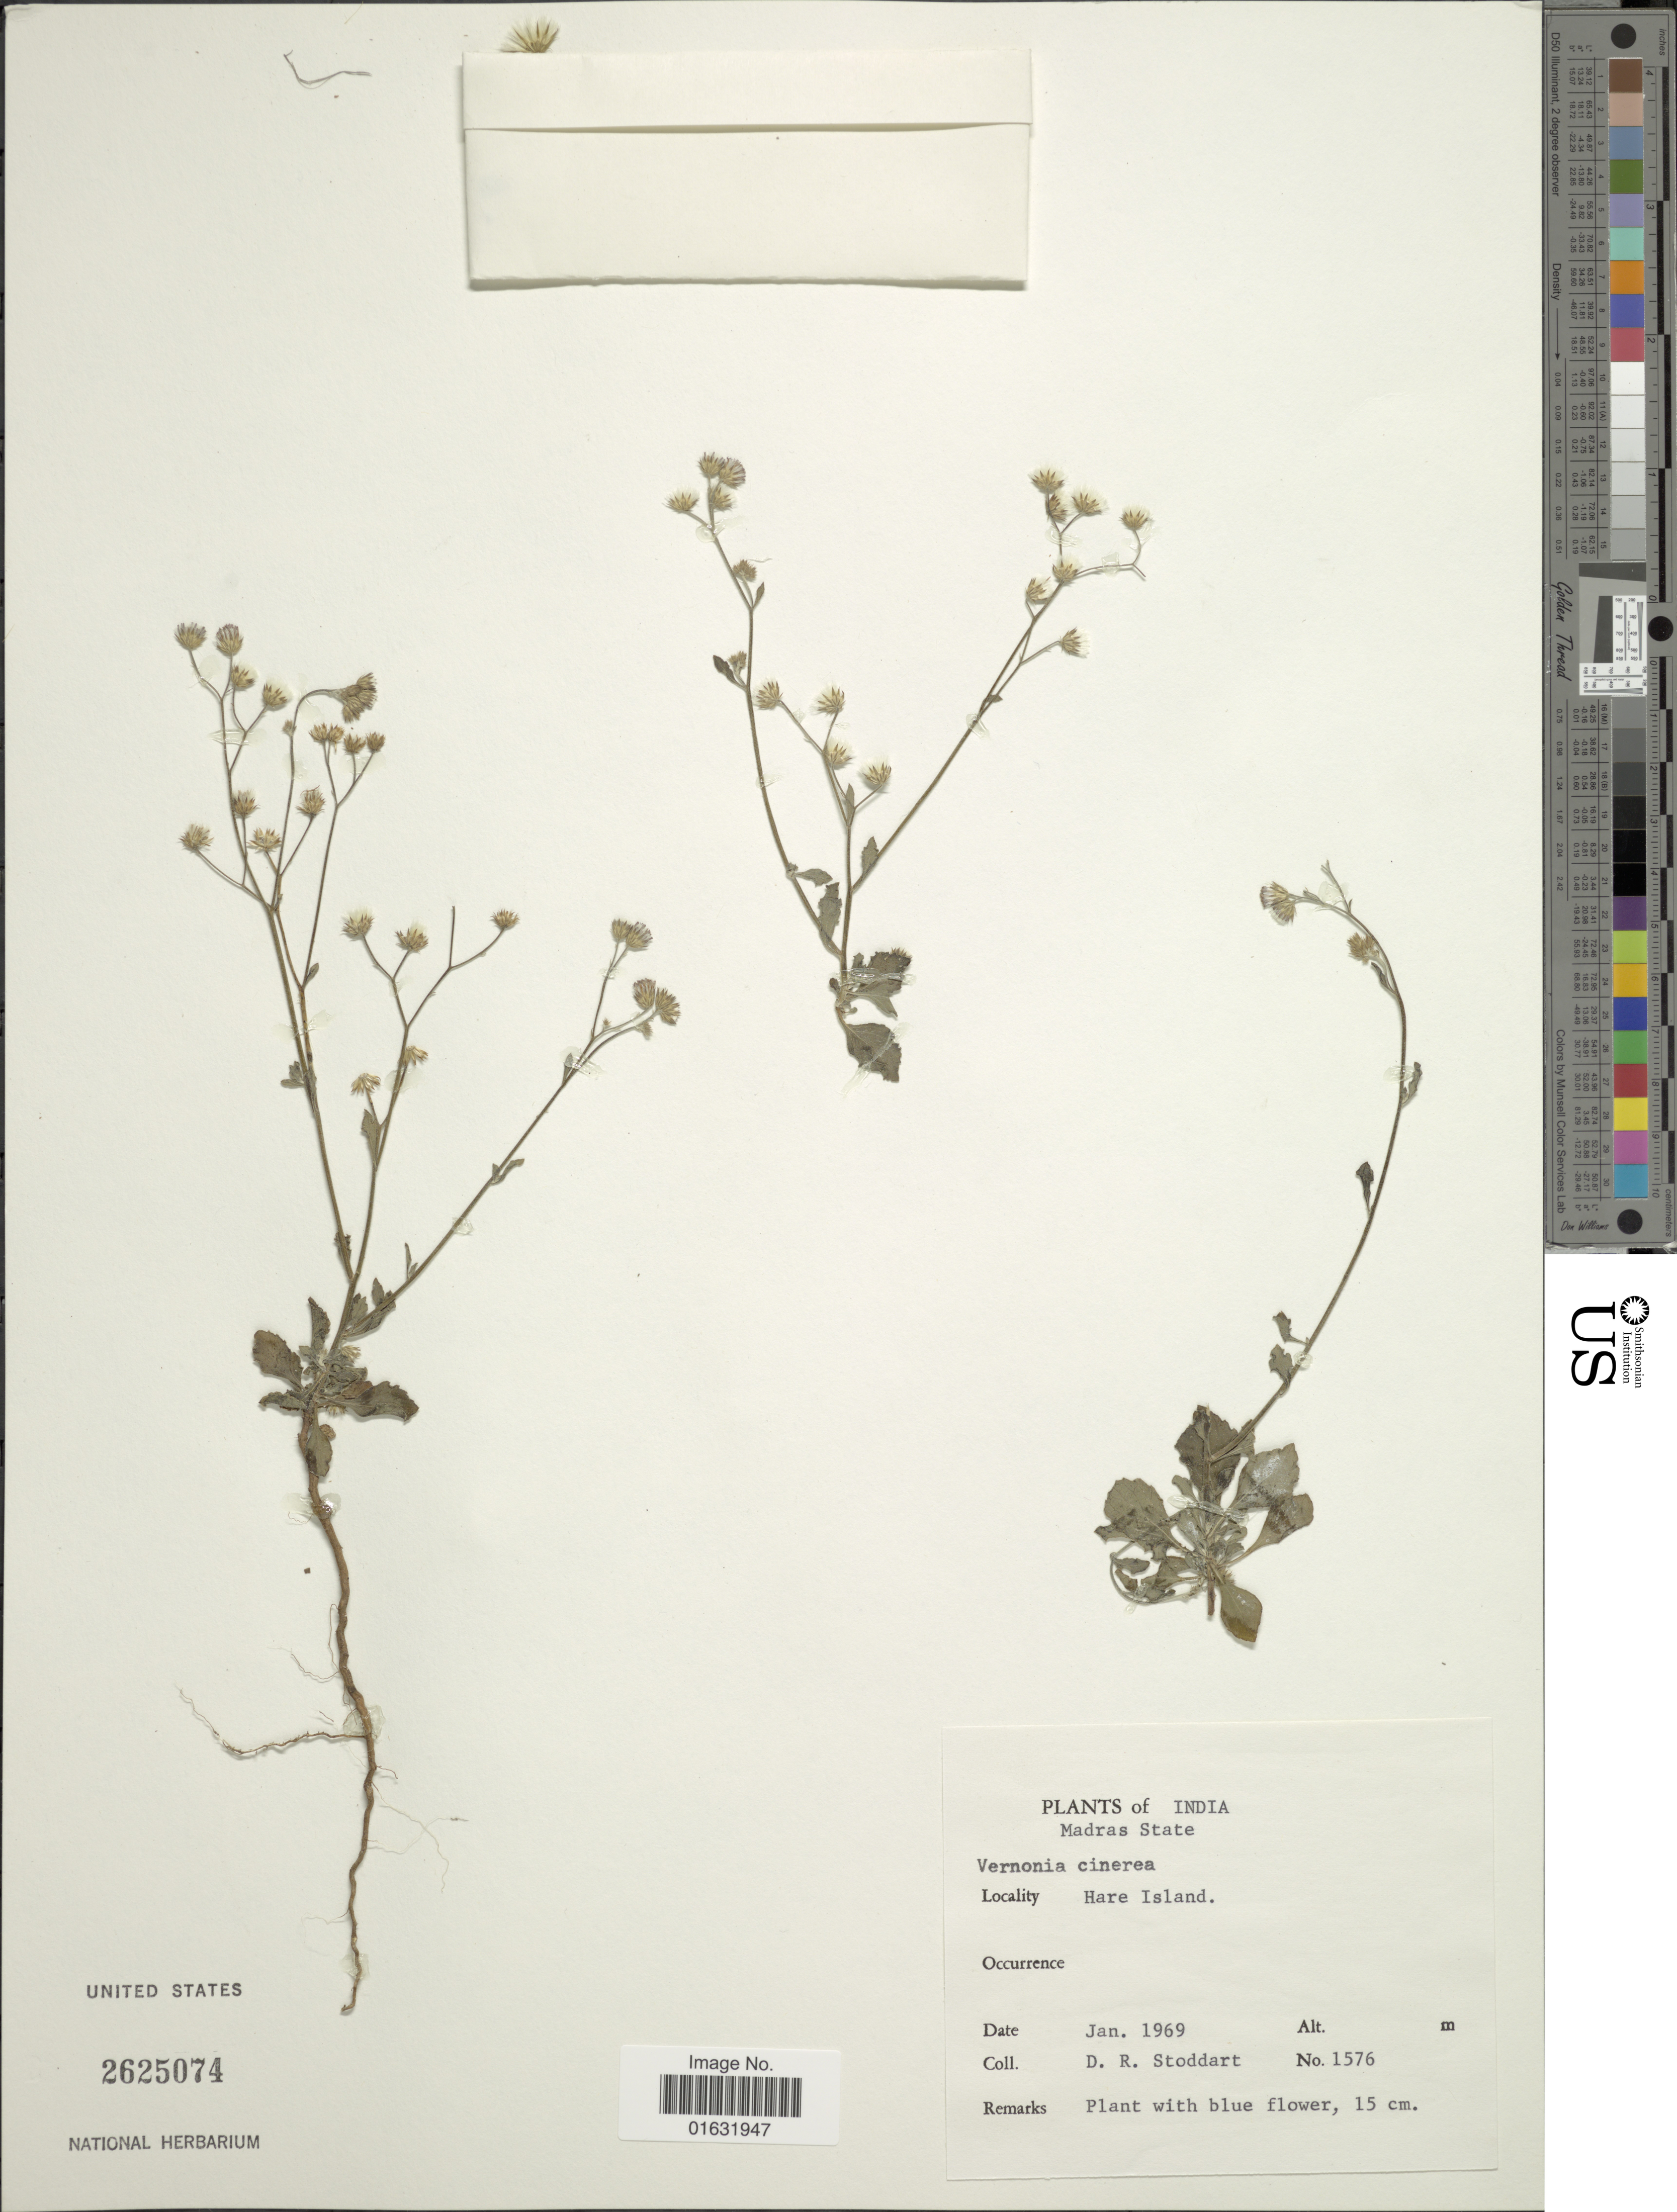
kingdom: Plantae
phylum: Tracheophyta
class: Magnoliopsida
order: Asterales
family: Asteraceae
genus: Cyanthillium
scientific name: Cyanthillium cinereum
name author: (L.) H. Rob.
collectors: D. R. Stoddart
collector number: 1576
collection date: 1969-01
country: India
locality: Madras State, Hare Island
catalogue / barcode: US 2625074